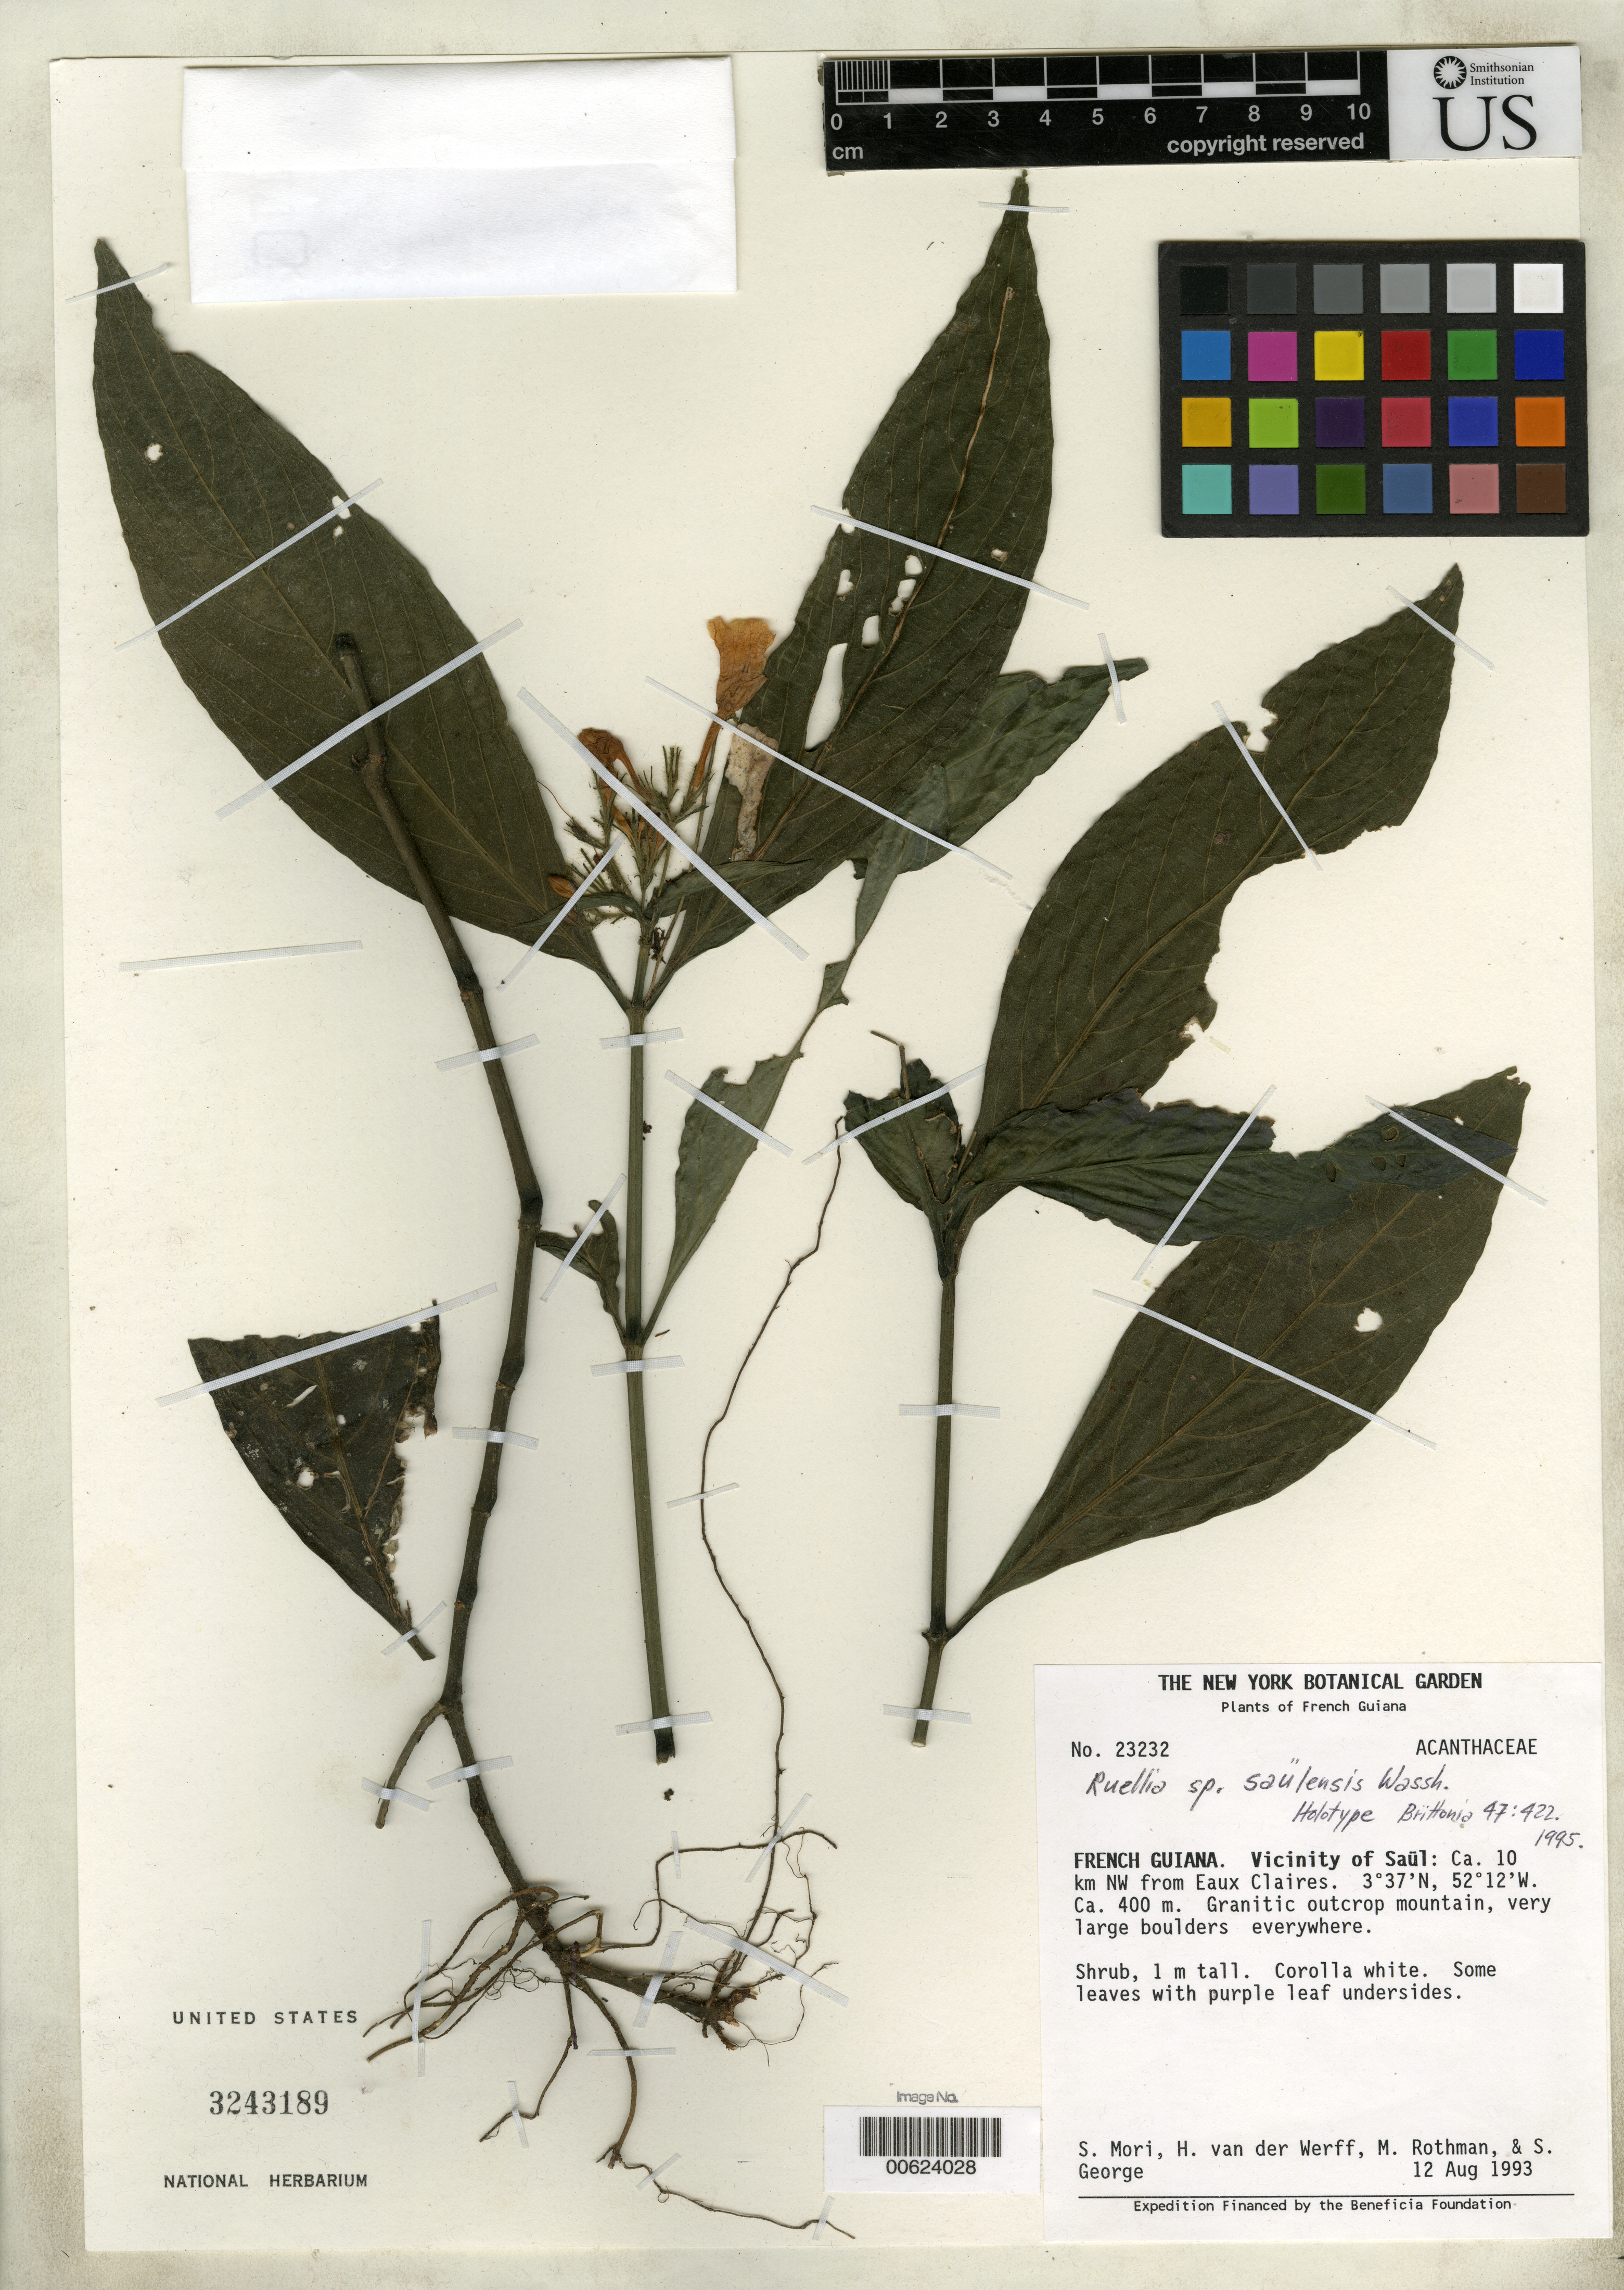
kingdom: Plantae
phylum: Tracheophyta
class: Magnoliopsida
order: Lamiales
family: Acanthaceae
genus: Ruellia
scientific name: Ruellia saülensis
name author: Wassh.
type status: Holotype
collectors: S. Mori, H. van der Werff, M. Rothman & S. George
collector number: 23232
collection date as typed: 12 Aug 1993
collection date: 1993-08-12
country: French Guiana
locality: Vicinity of Saul, ca. 10 km NW from Eaux Claires.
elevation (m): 400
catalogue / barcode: US 3243189